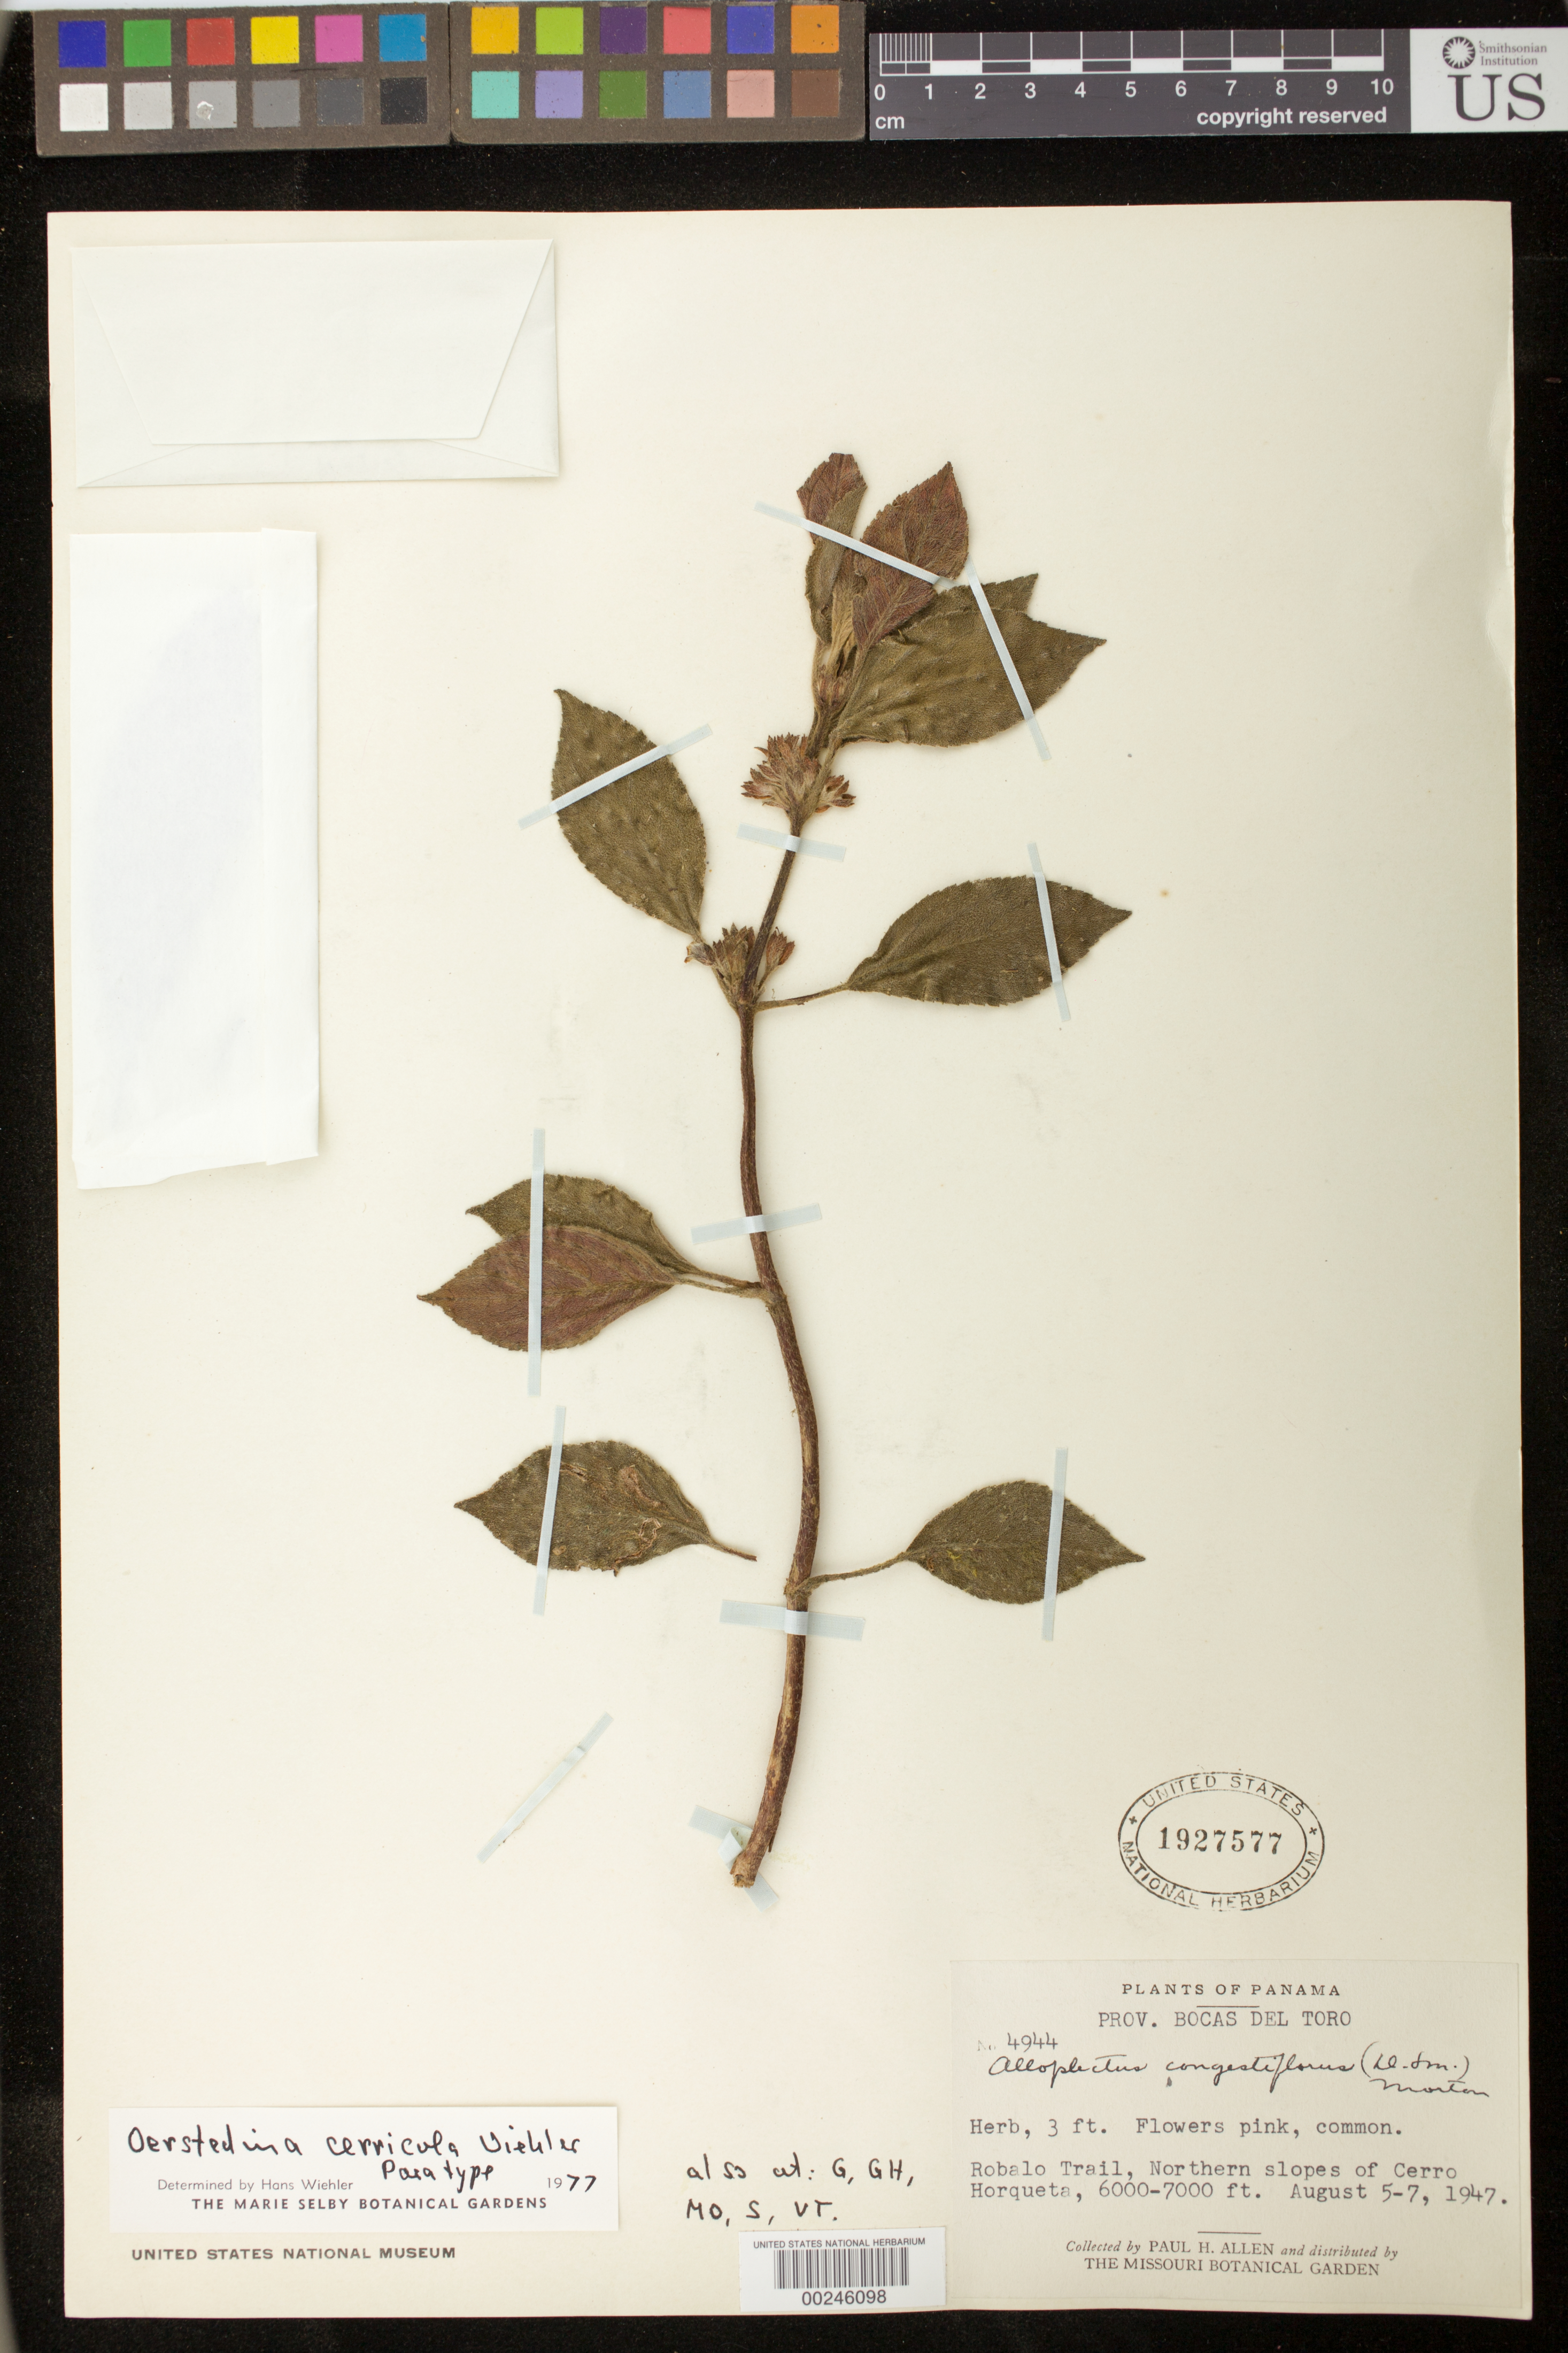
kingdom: Plantae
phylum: Tracheophyta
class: Magnoliopsida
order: Lamiales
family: Gesneriaceae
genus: Oerstedina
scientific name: Oerstedina cerricola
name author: Wiehler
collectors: P. H. Allen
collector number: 4944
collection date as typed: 5-7 Aug 1947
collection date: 1947-08-05/1947-08-07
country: Panama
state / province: Bocas del Toro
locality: Robalo trail, northern slopes of Cerro Horqueta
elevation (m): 1829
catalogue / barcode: US 1927577